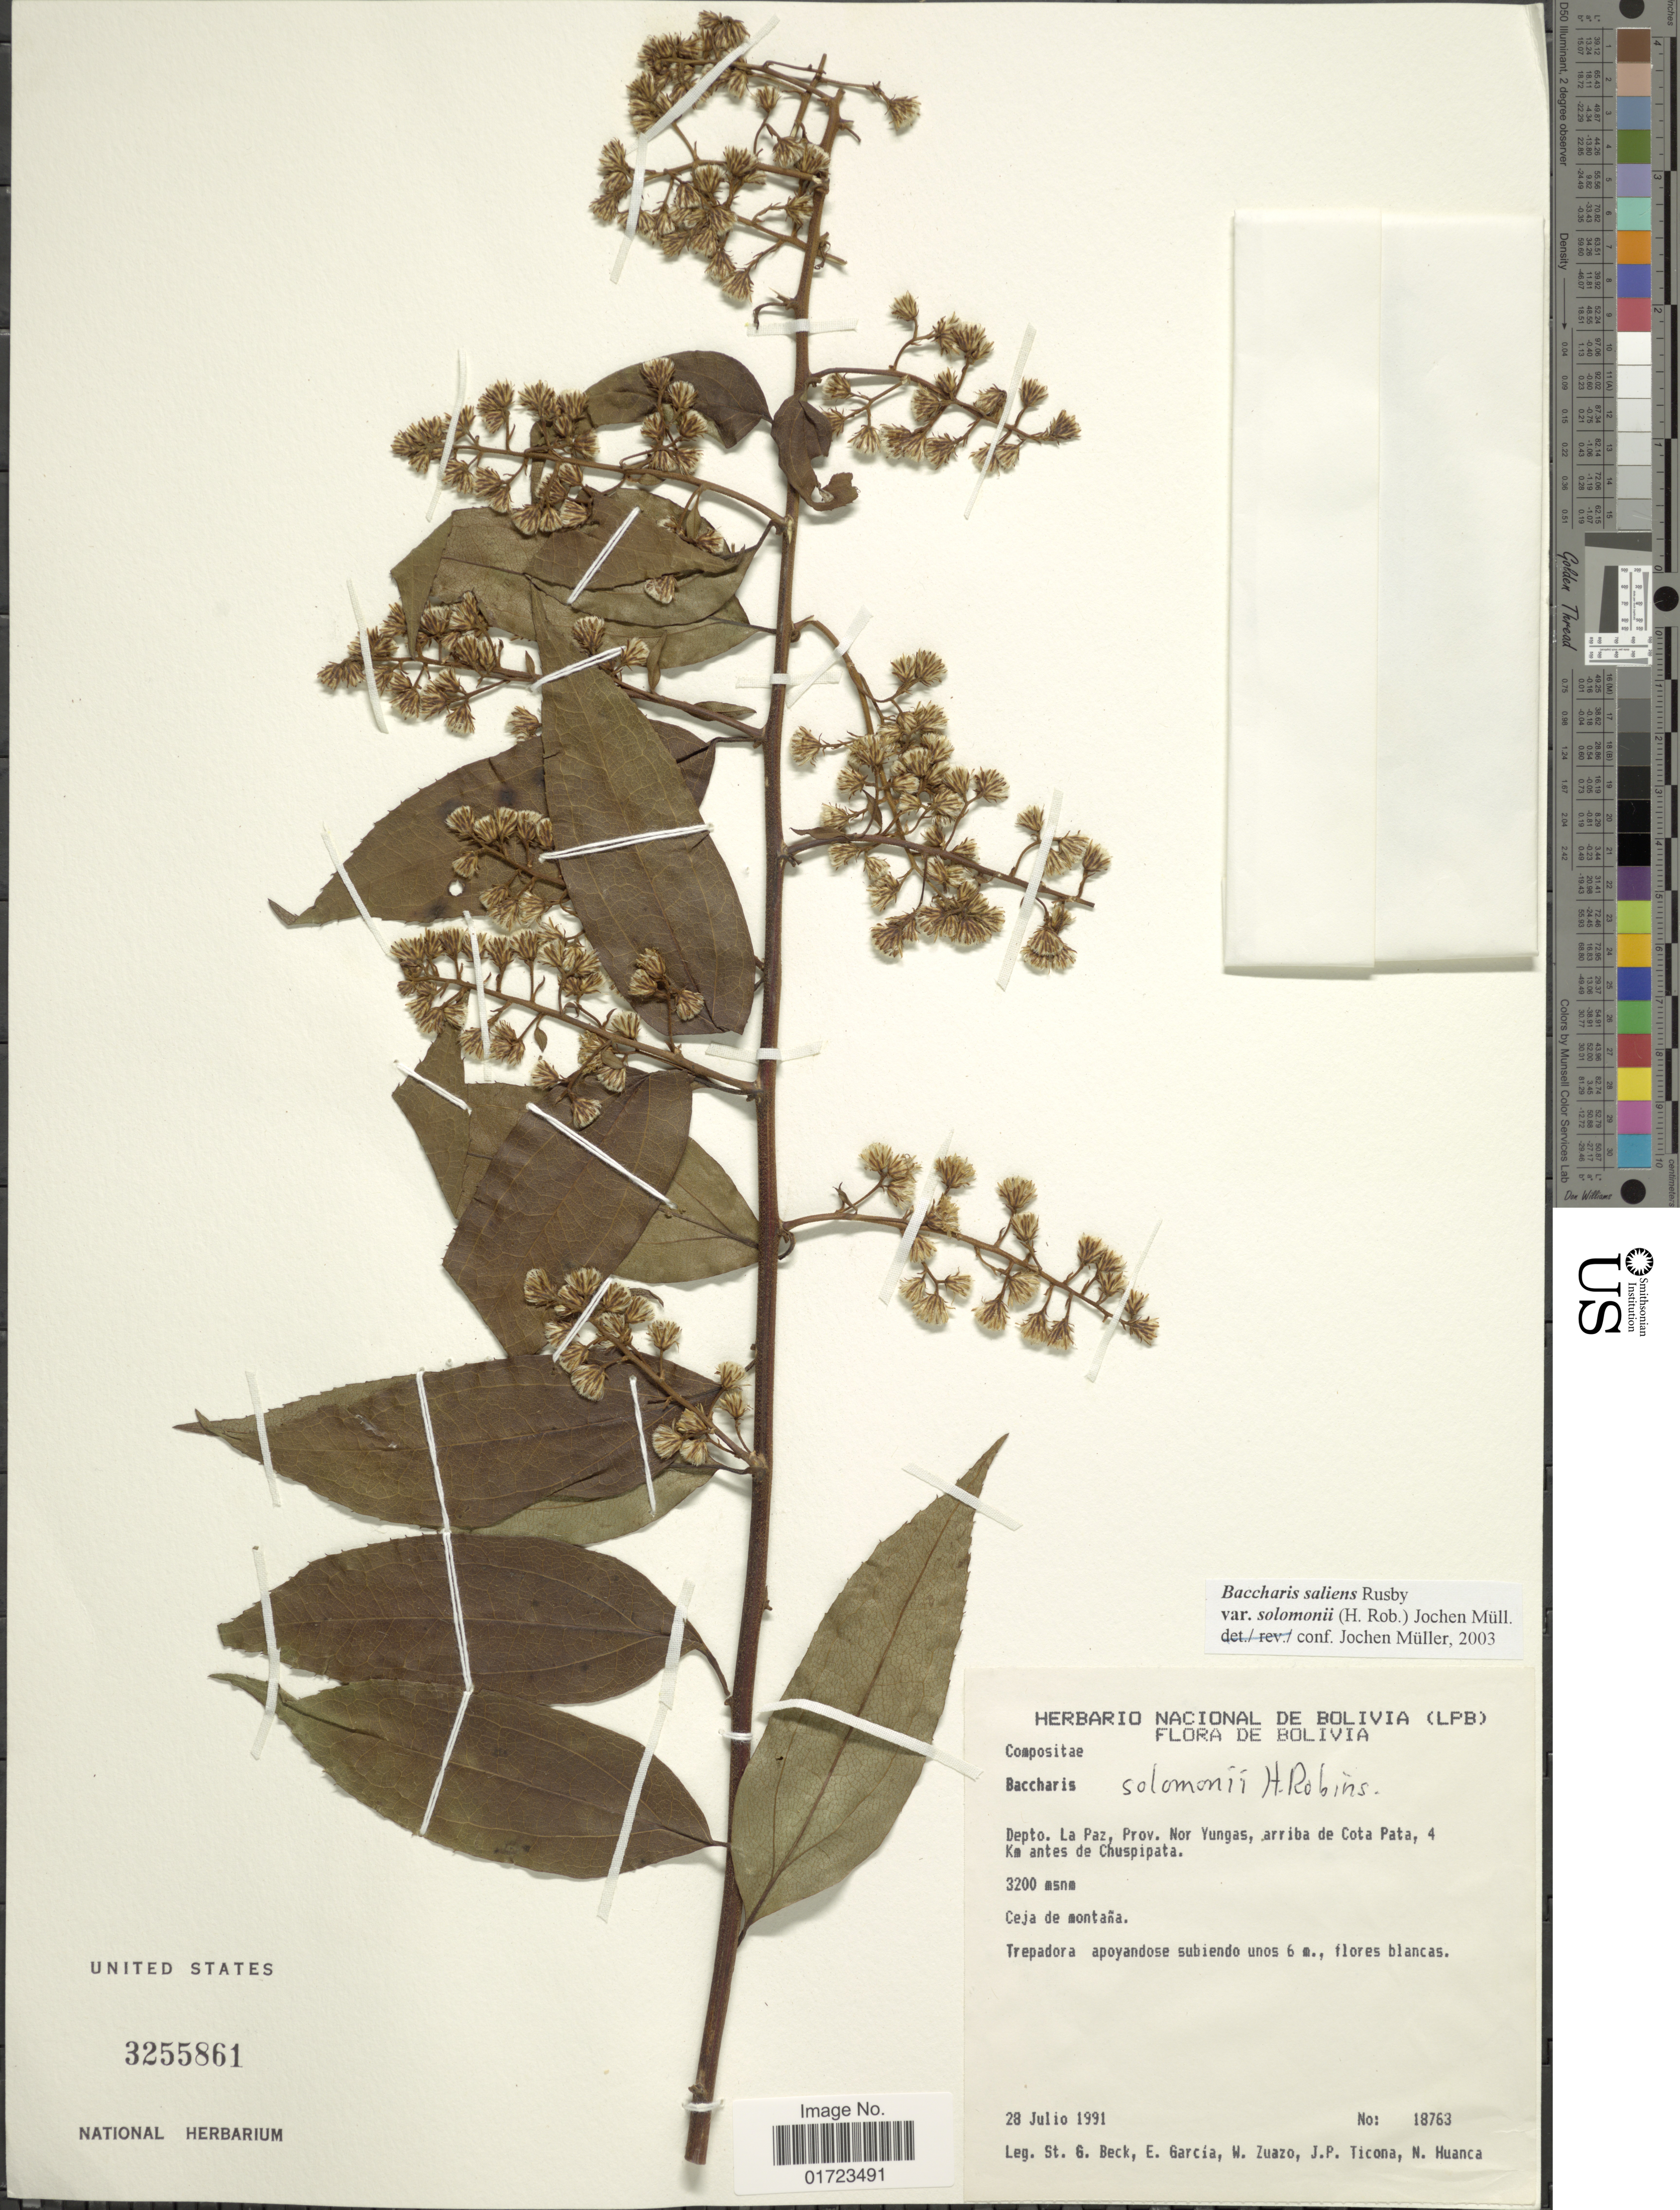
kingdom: Plantae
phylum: Tracheophyta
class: Magnoliopsida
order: Asterales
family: Asteraceae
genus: Baccharis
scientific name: Baccharis saliens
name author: Rusby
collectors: S. G. Beck, E. Garcia, W. Zuazo, J. Ticona & N. Huanca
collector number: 18763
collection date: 1991-07-28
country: Bolivia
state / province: La Paz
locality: Depto. La Paz.Prov. Nor Yungas, arriba de Cota Pata, 4 Km antes de Chusipata.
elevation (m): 3200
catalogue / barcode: US 3255861